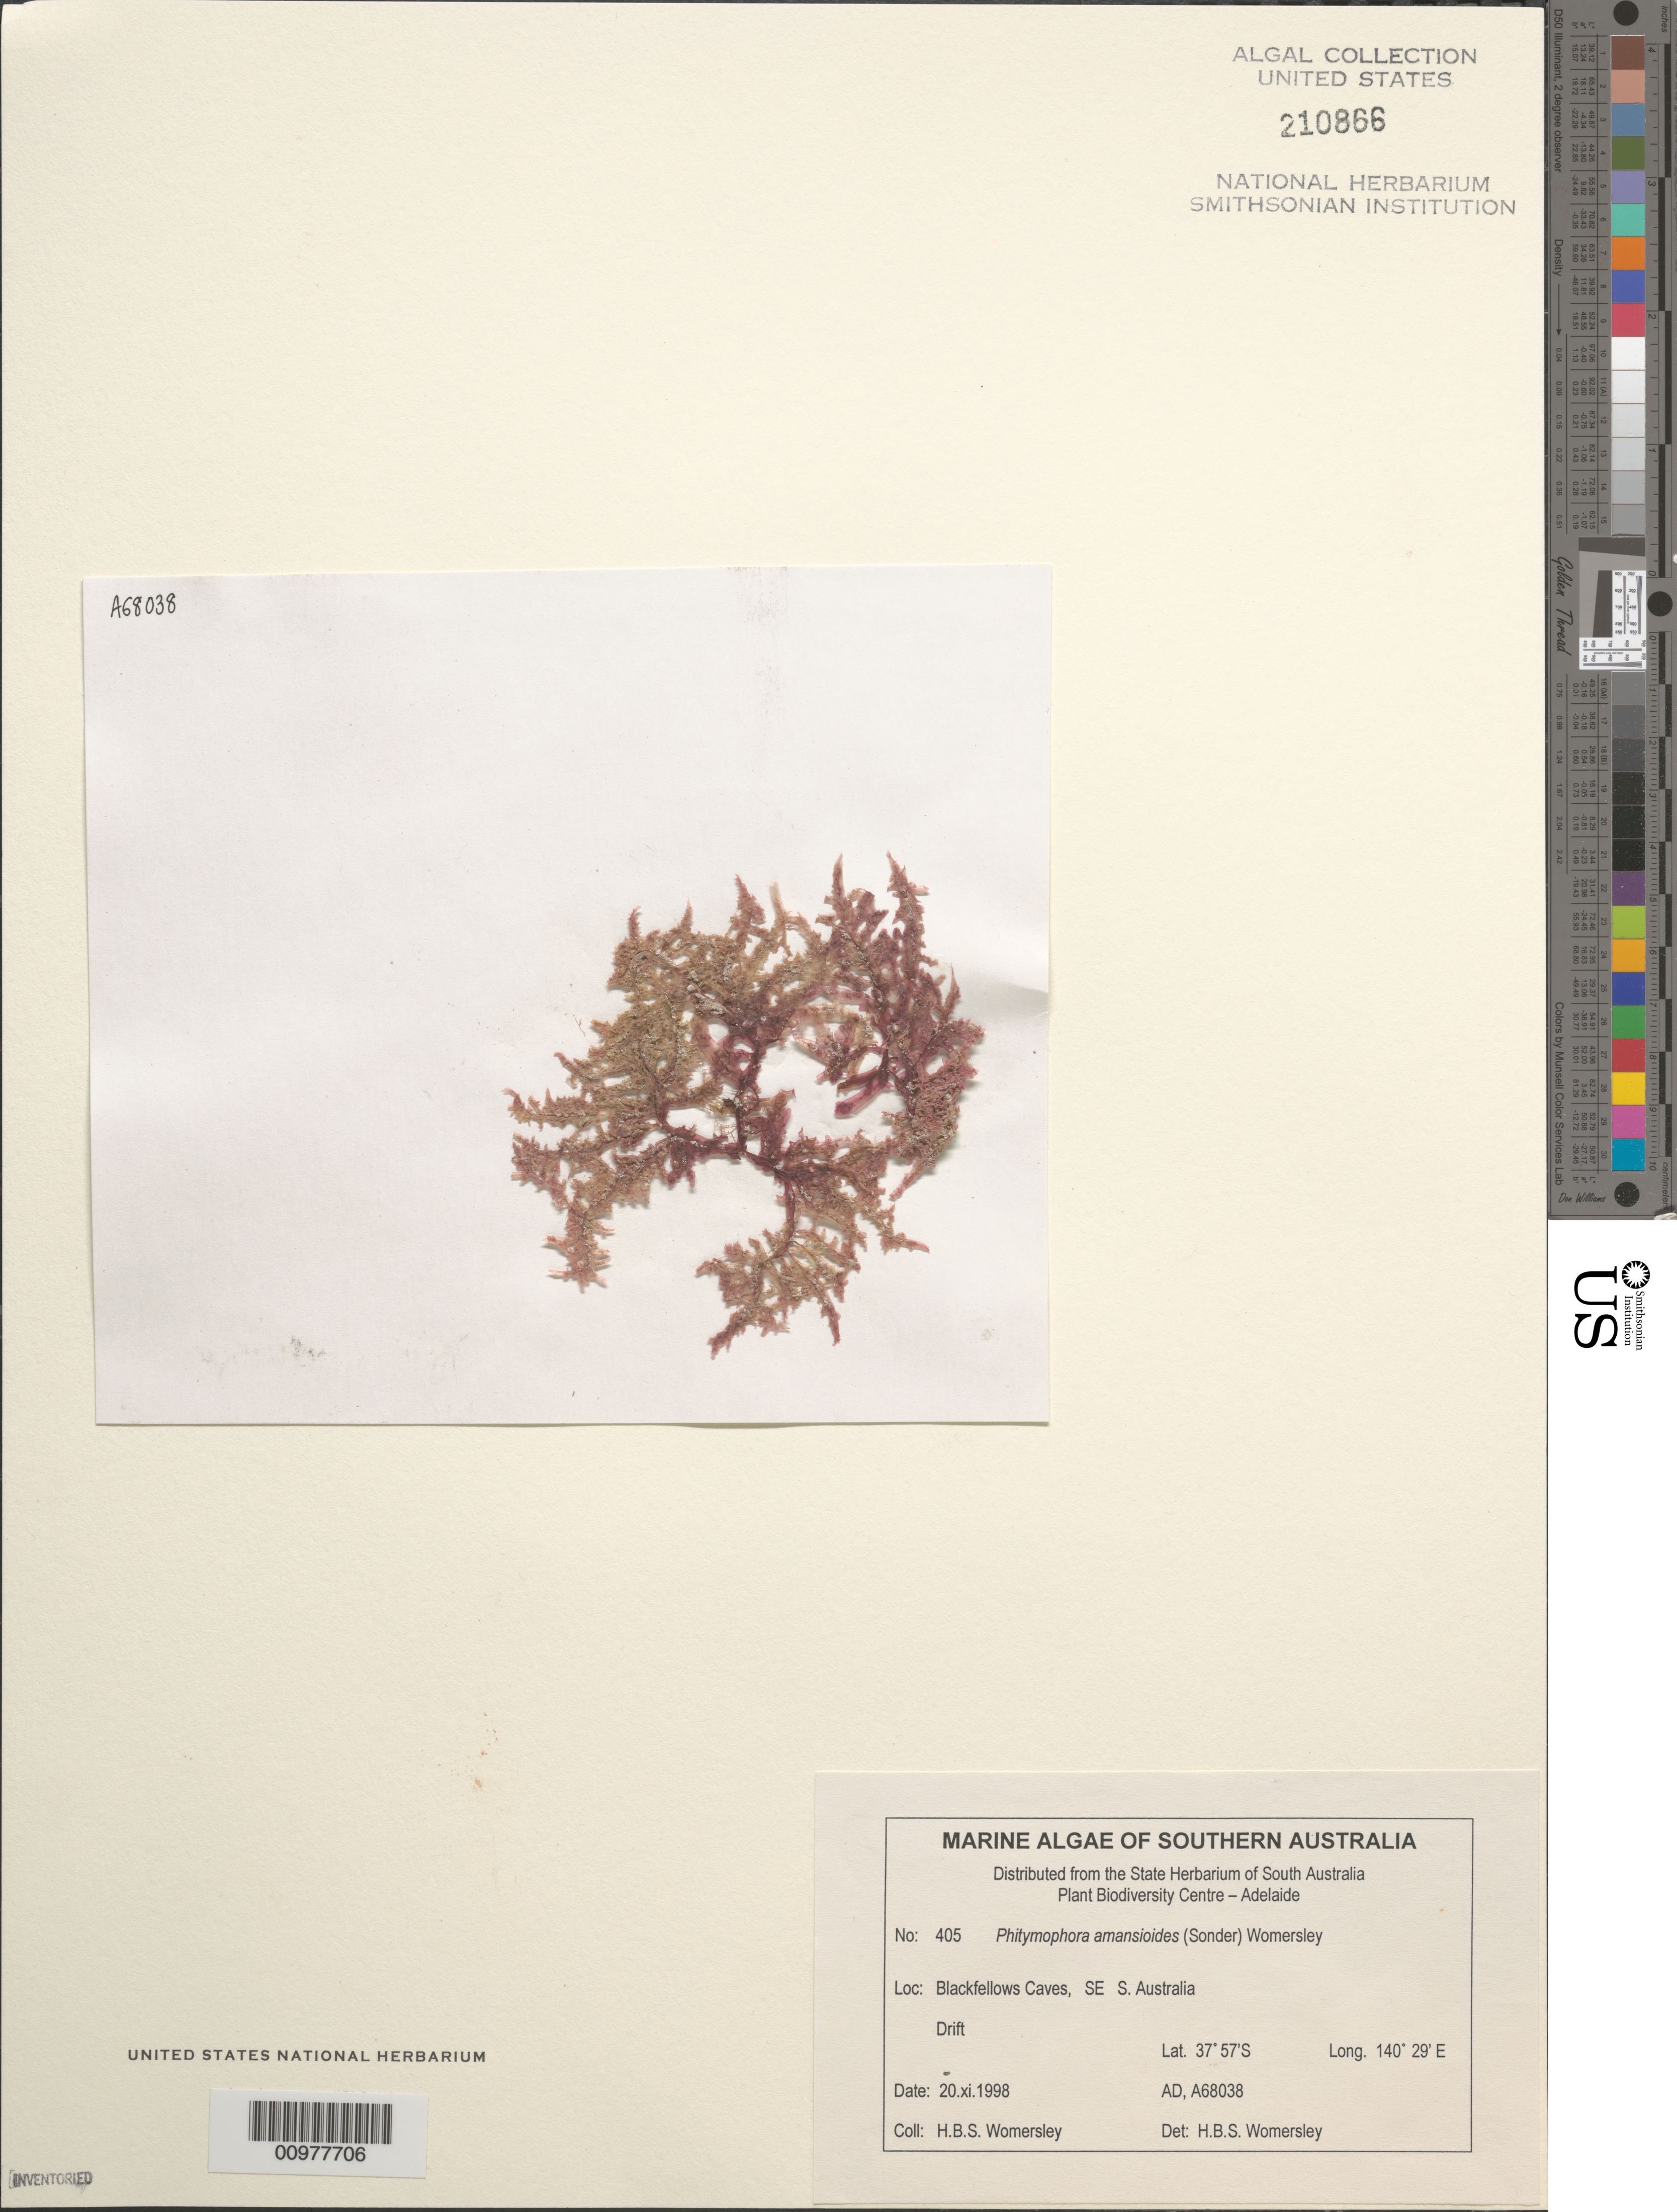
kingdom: Plantae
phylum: Rhodophyta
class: Florideophyceae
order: Ceramiales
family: Delesseriaceae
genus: Phitymophora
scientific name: Phitymophora amansioides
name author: Womersley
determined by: Womersley, H. B. S.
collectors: H. B. S. Womersley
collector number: AD A68038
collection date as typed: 20 Nov 1998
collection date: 1998-11-20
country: Australia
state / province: South Australia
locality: Blackfellows Caves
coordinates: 37 57'S, 140 29'E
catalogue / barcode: US 210866